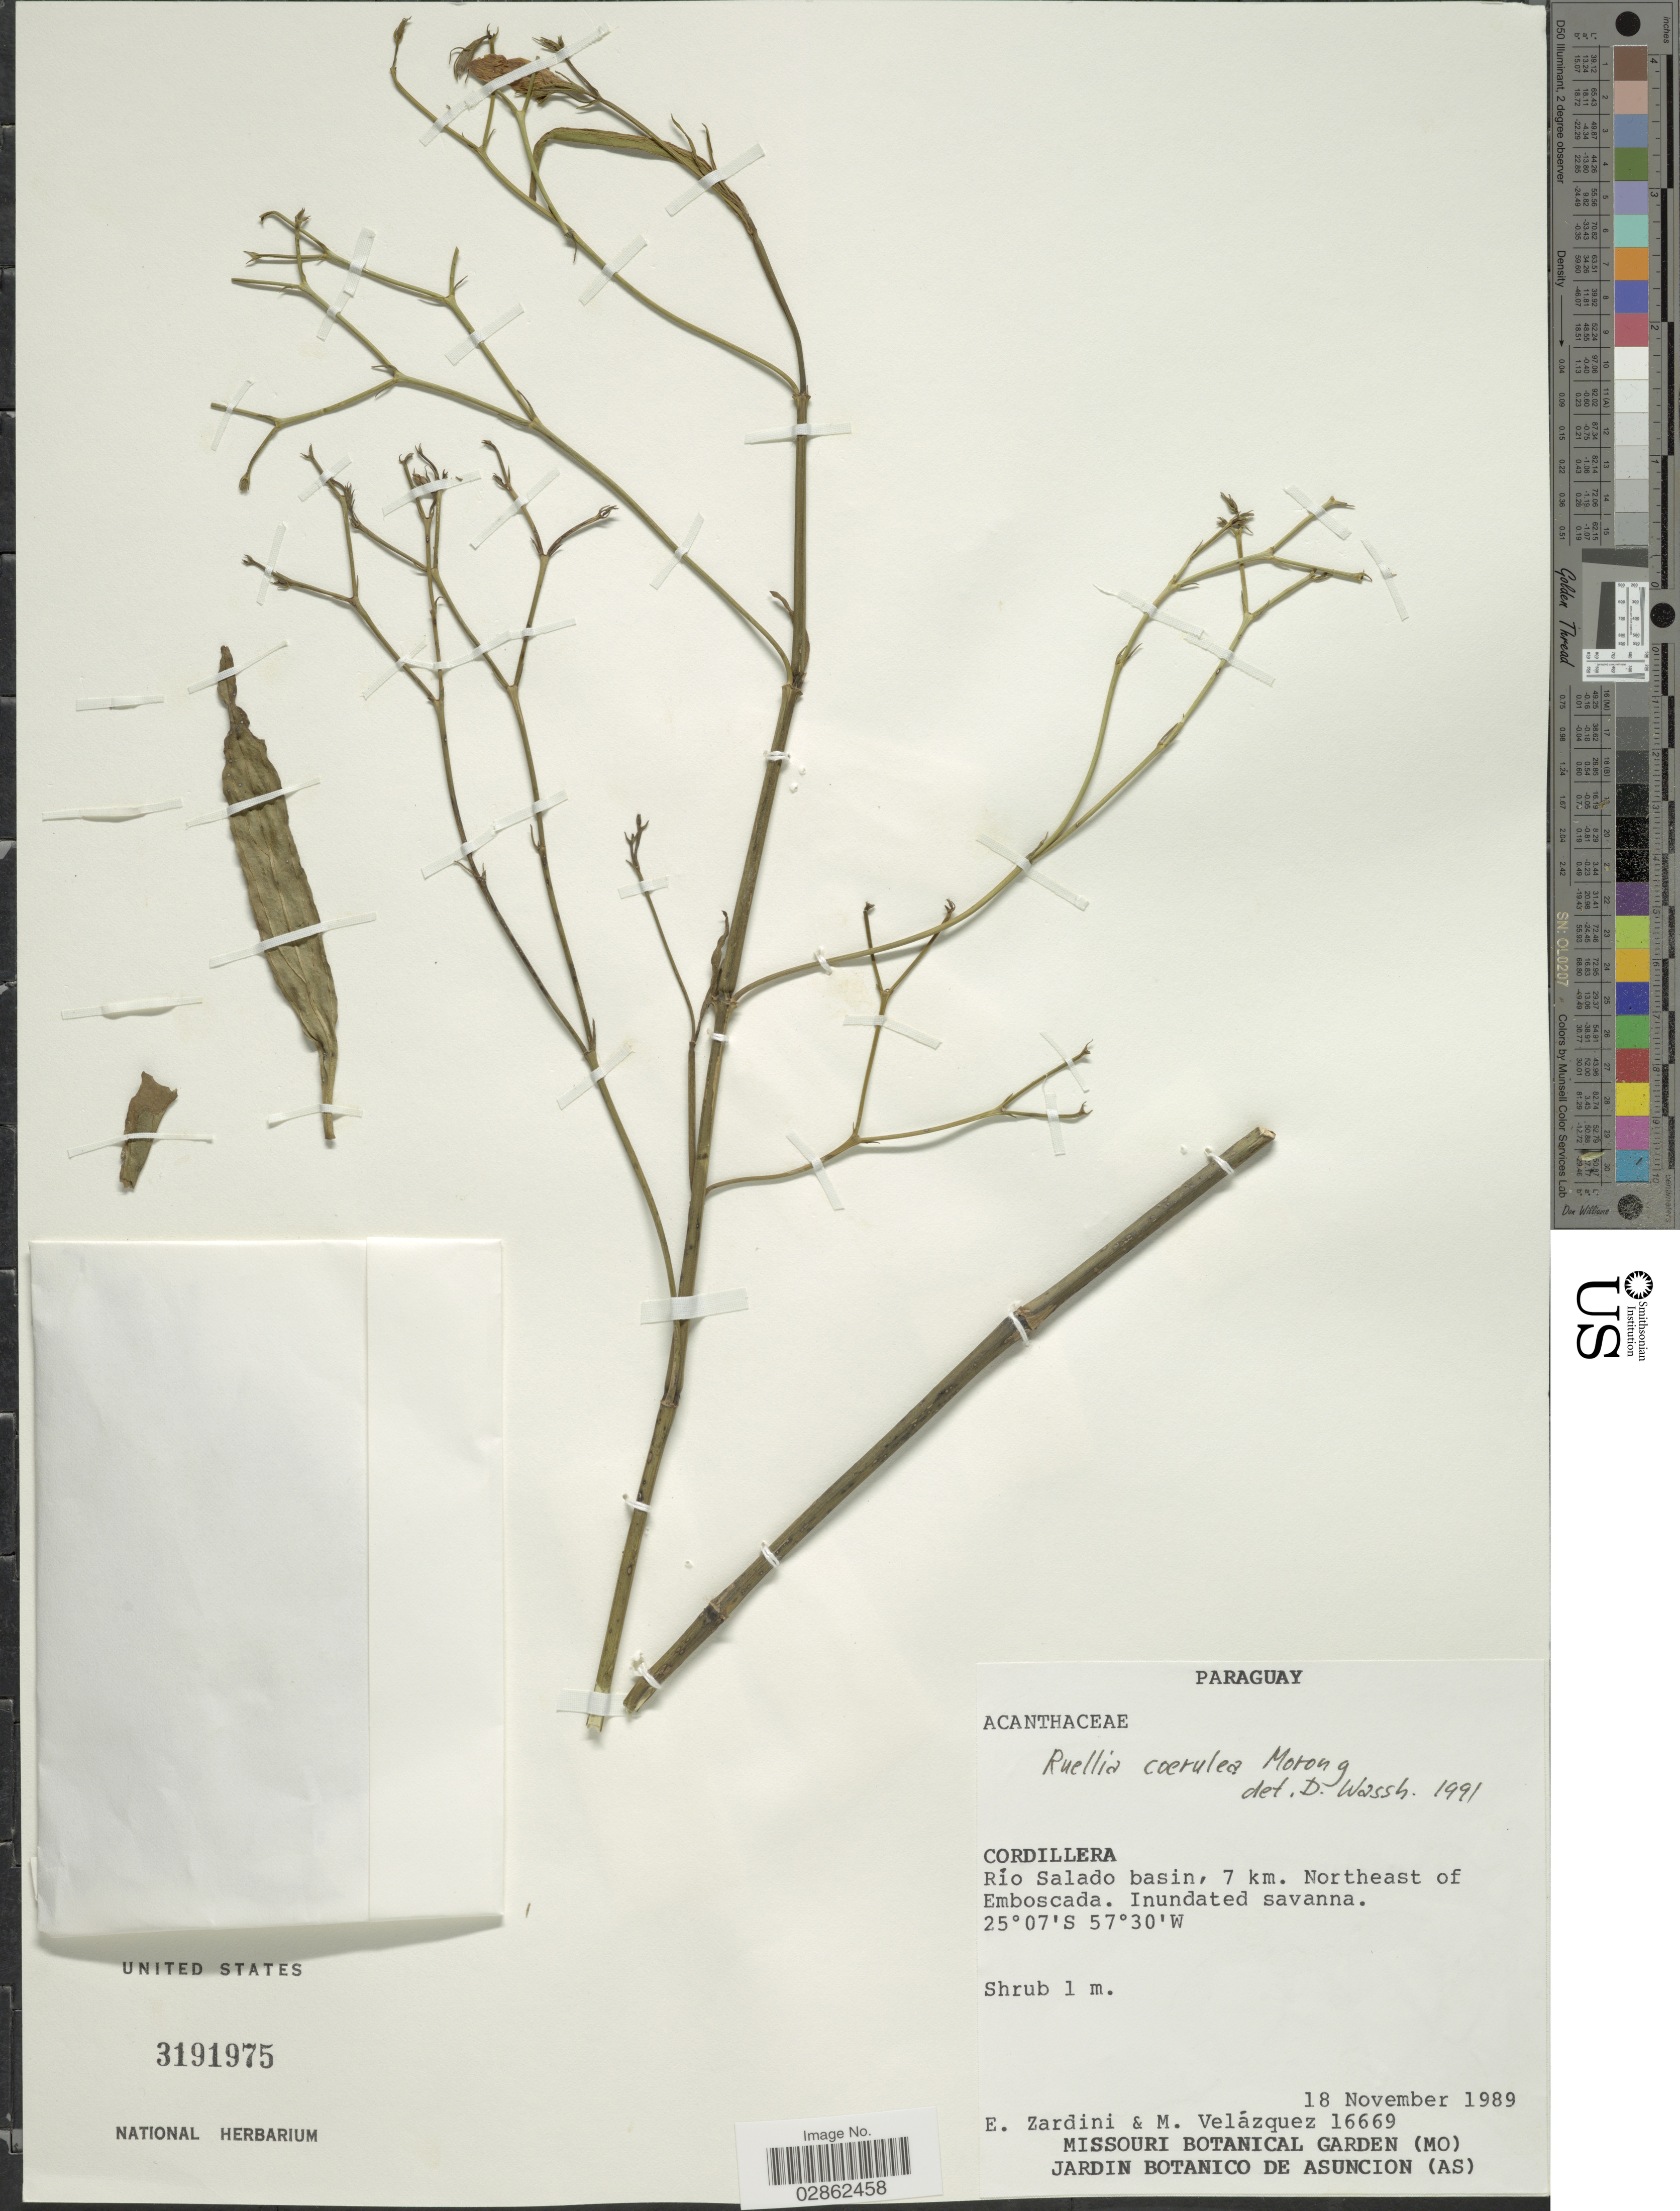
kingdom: Plantae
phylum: Tracheophyta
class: Magnoliopsida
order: Lamiales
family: Acanthaceae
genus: Ruellia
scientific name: Ruellia tweediana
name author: Griseb.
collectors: E. M. Zardini & M. Velazquez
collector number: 16669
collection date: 1989-11-18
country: Paraguay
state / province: Cordillera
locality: Río Salado basin, 7 km. Northeast of Emboscada.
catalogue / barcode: US 3191975